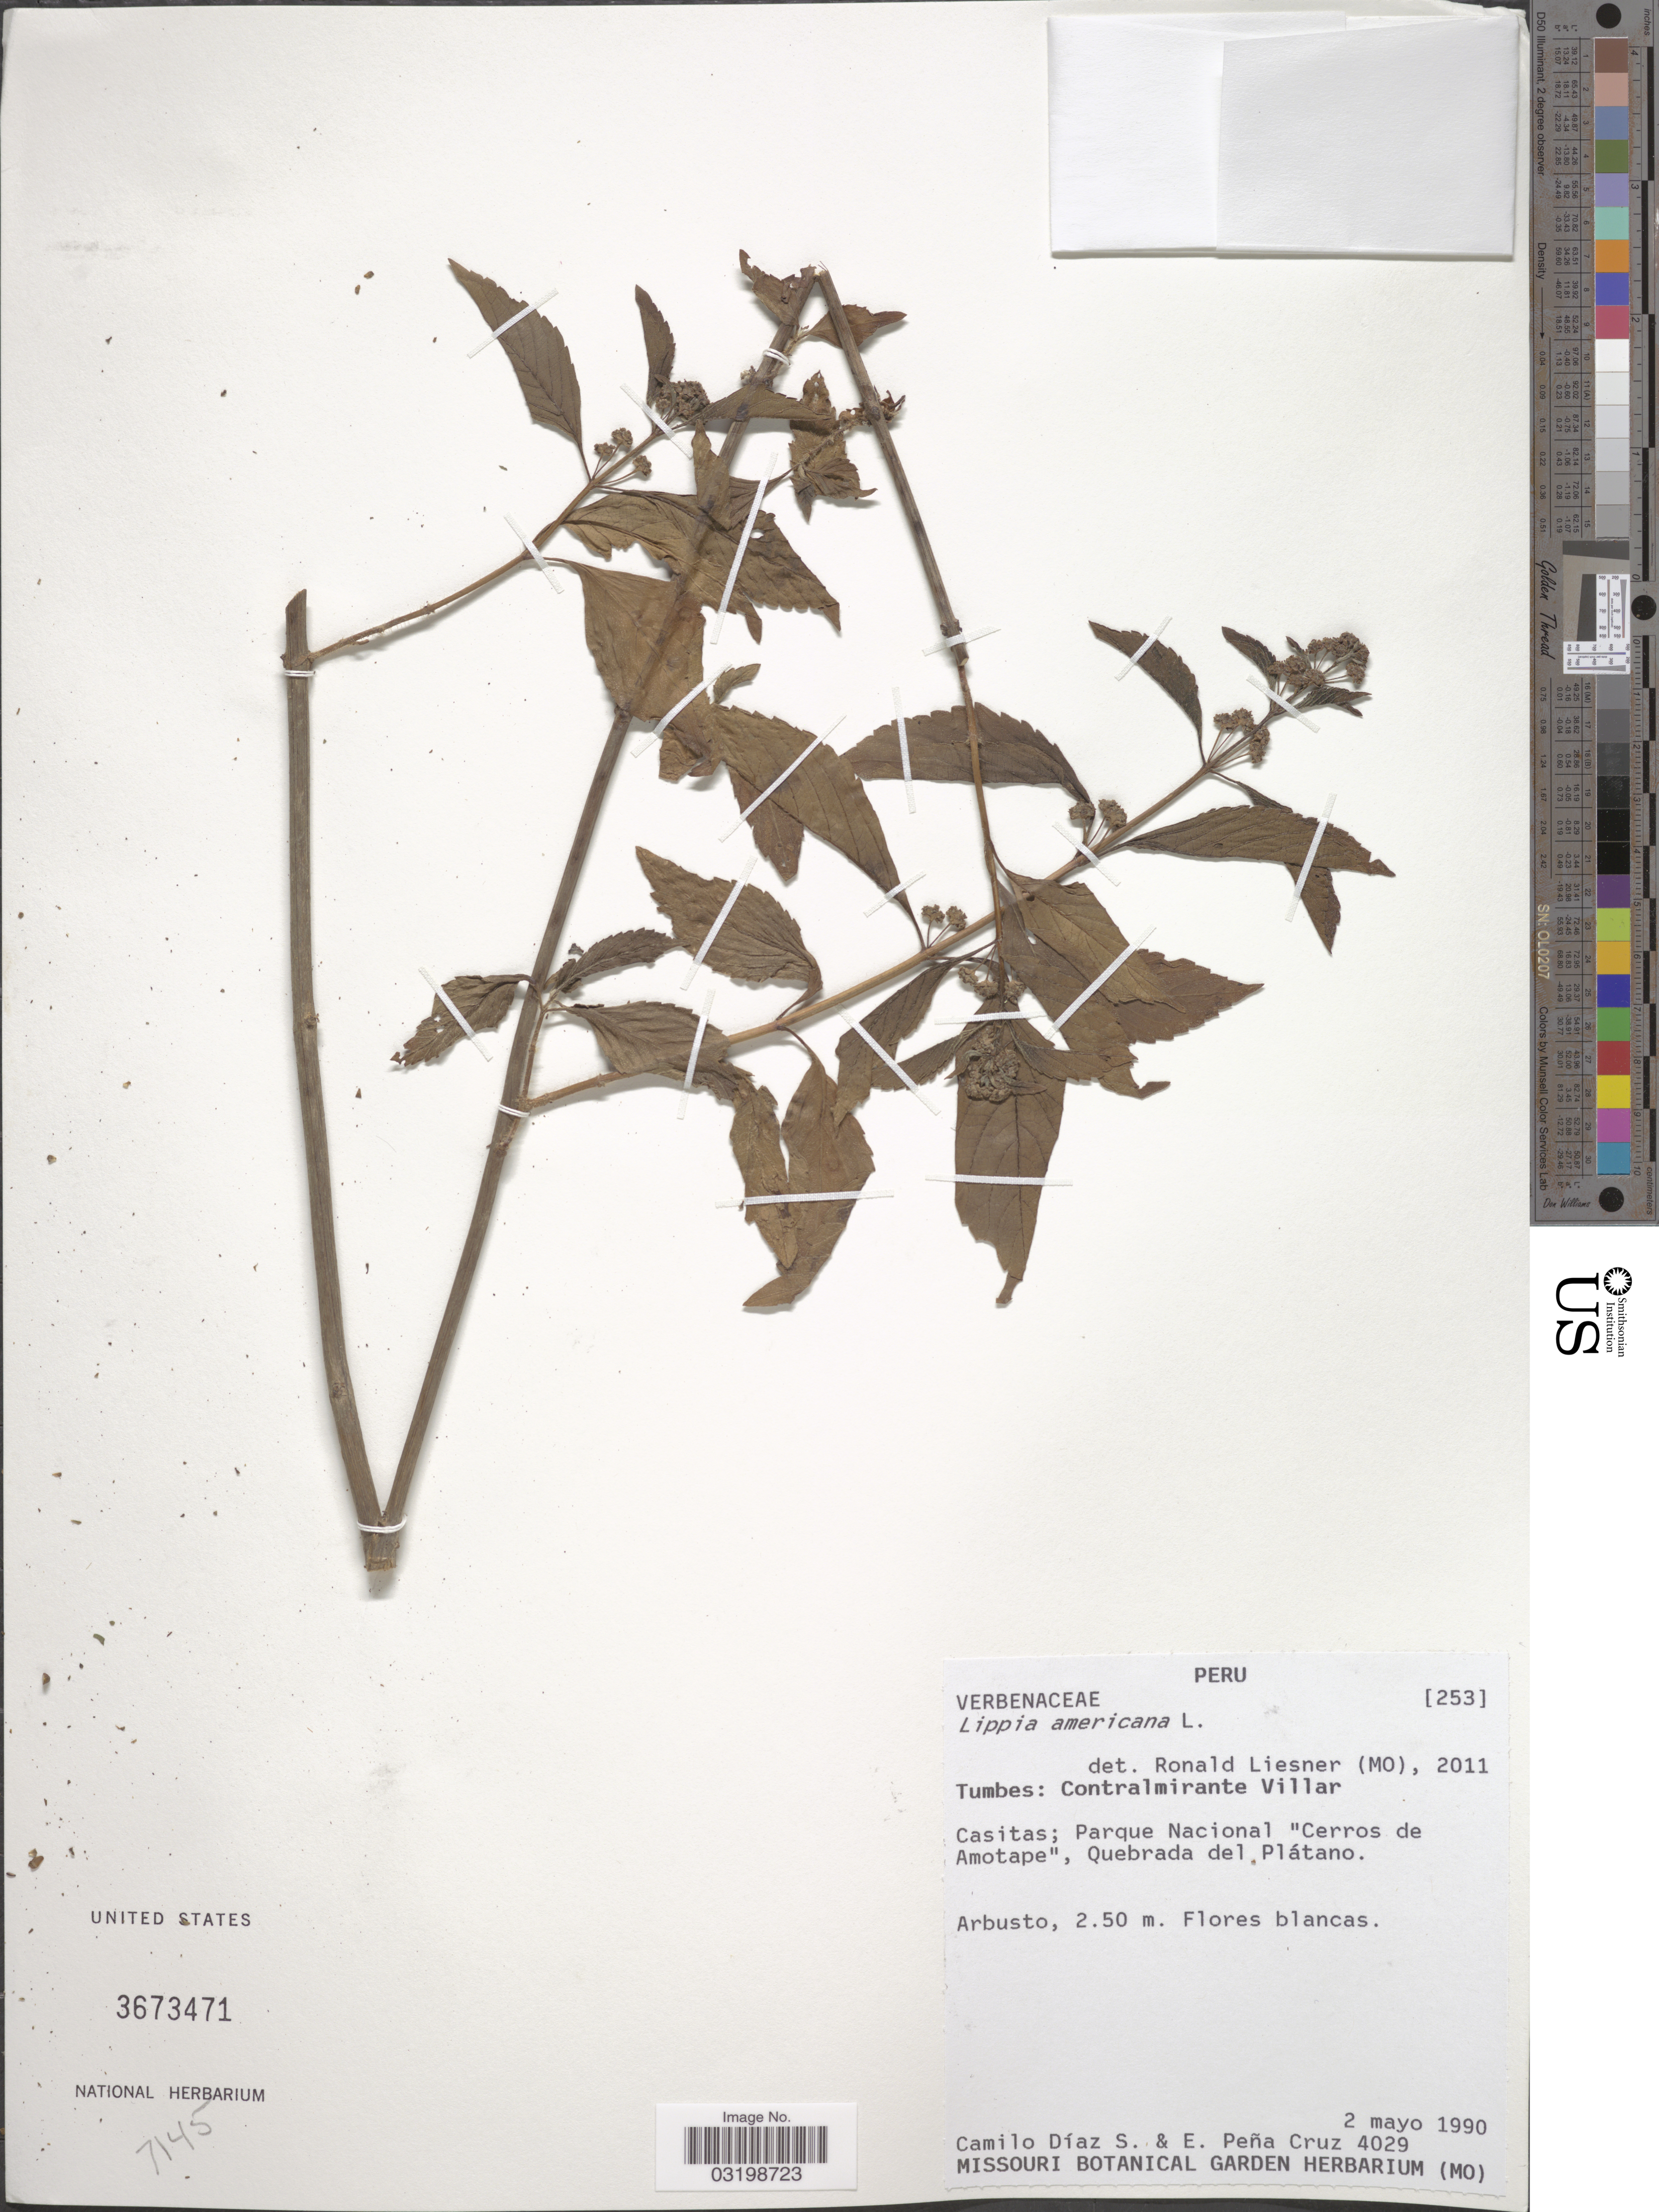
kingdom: Plantae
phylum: Tracheophyta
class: Magnoliopsida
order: Lamiales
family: Verbenaceae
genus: Lippia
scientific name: Lippia americana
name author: L.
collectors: C. Diaz Santibanez & E. Pena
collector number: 4029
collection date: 1990-05-02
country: Peru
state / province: Tumbes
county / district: Contralmirante Villar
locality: Contralmirante Villar. Casitas; Parque Nacional "Cerros de Amotape", Quebrada del Plátano.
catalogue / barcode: US 3673471